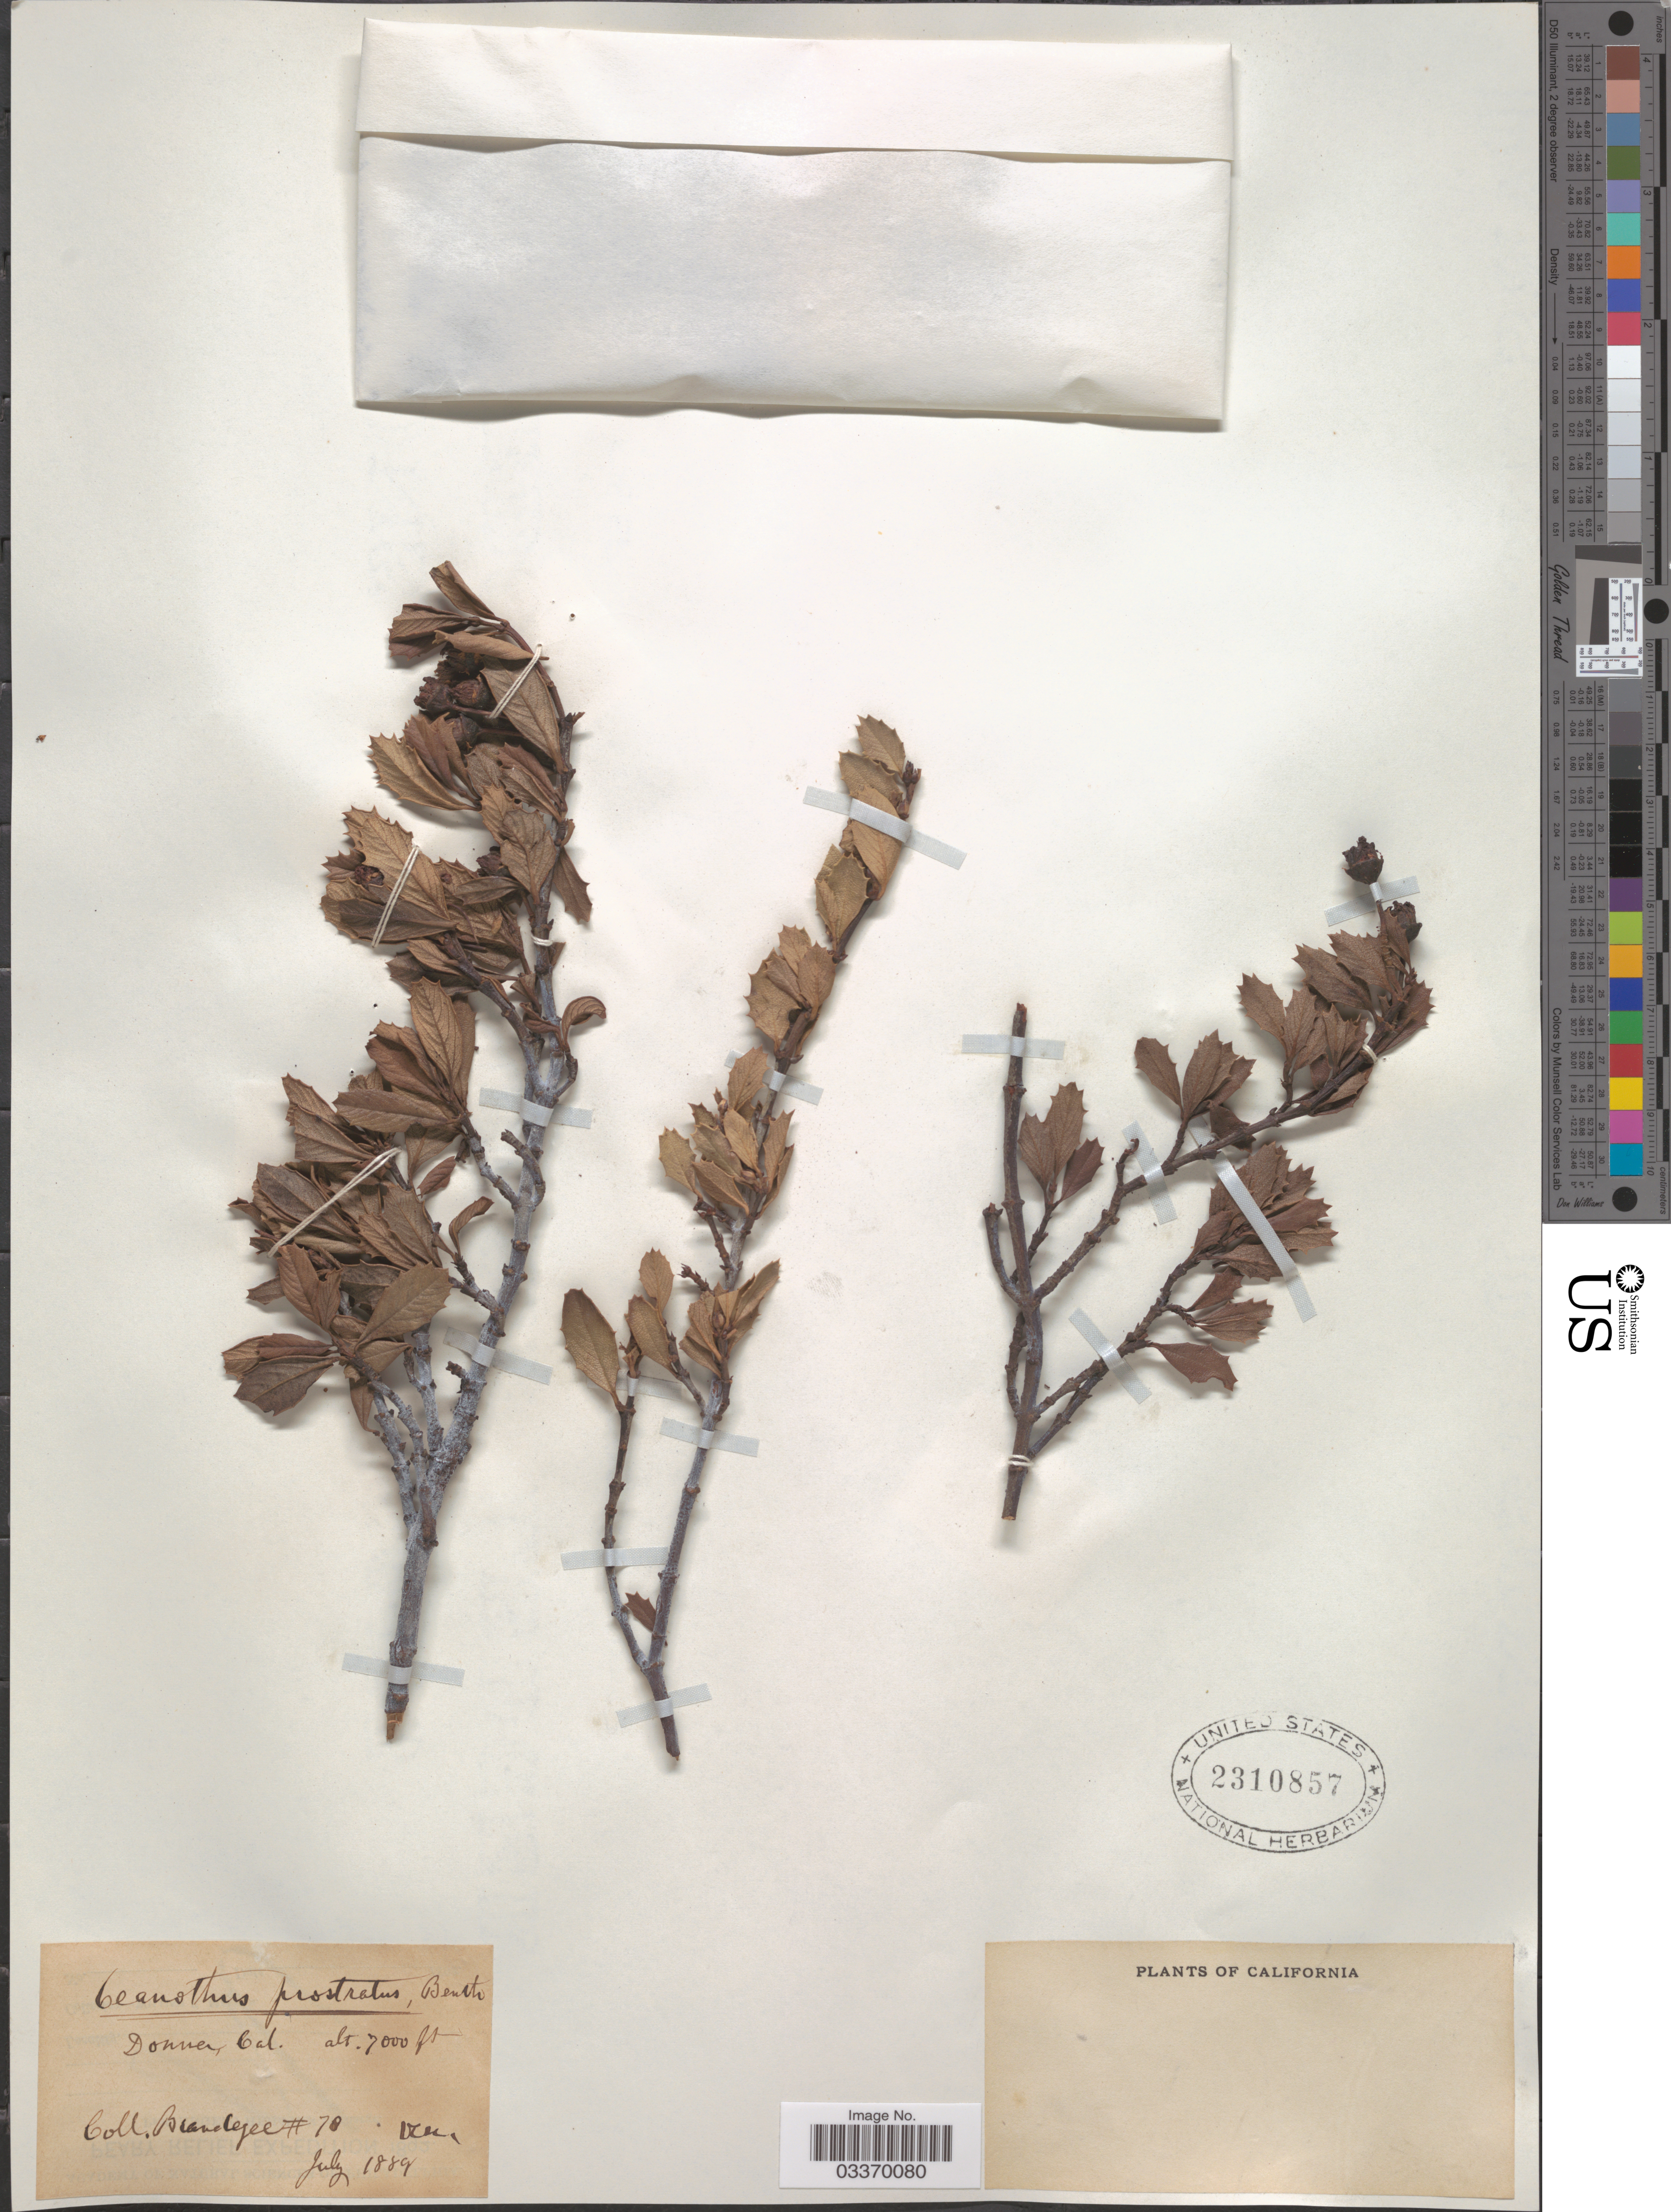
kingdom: Plantae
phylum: Tracheophyta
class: Magnoliopsida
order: Rosales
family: Rhamnaceae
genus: Ceanothus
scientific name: Ceanothus prostratus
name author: Benth.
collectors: -- Brandegee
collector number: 78*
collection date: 1889-07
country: United States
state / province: California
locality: Donner.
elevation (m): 2134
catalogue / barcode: US 2310857